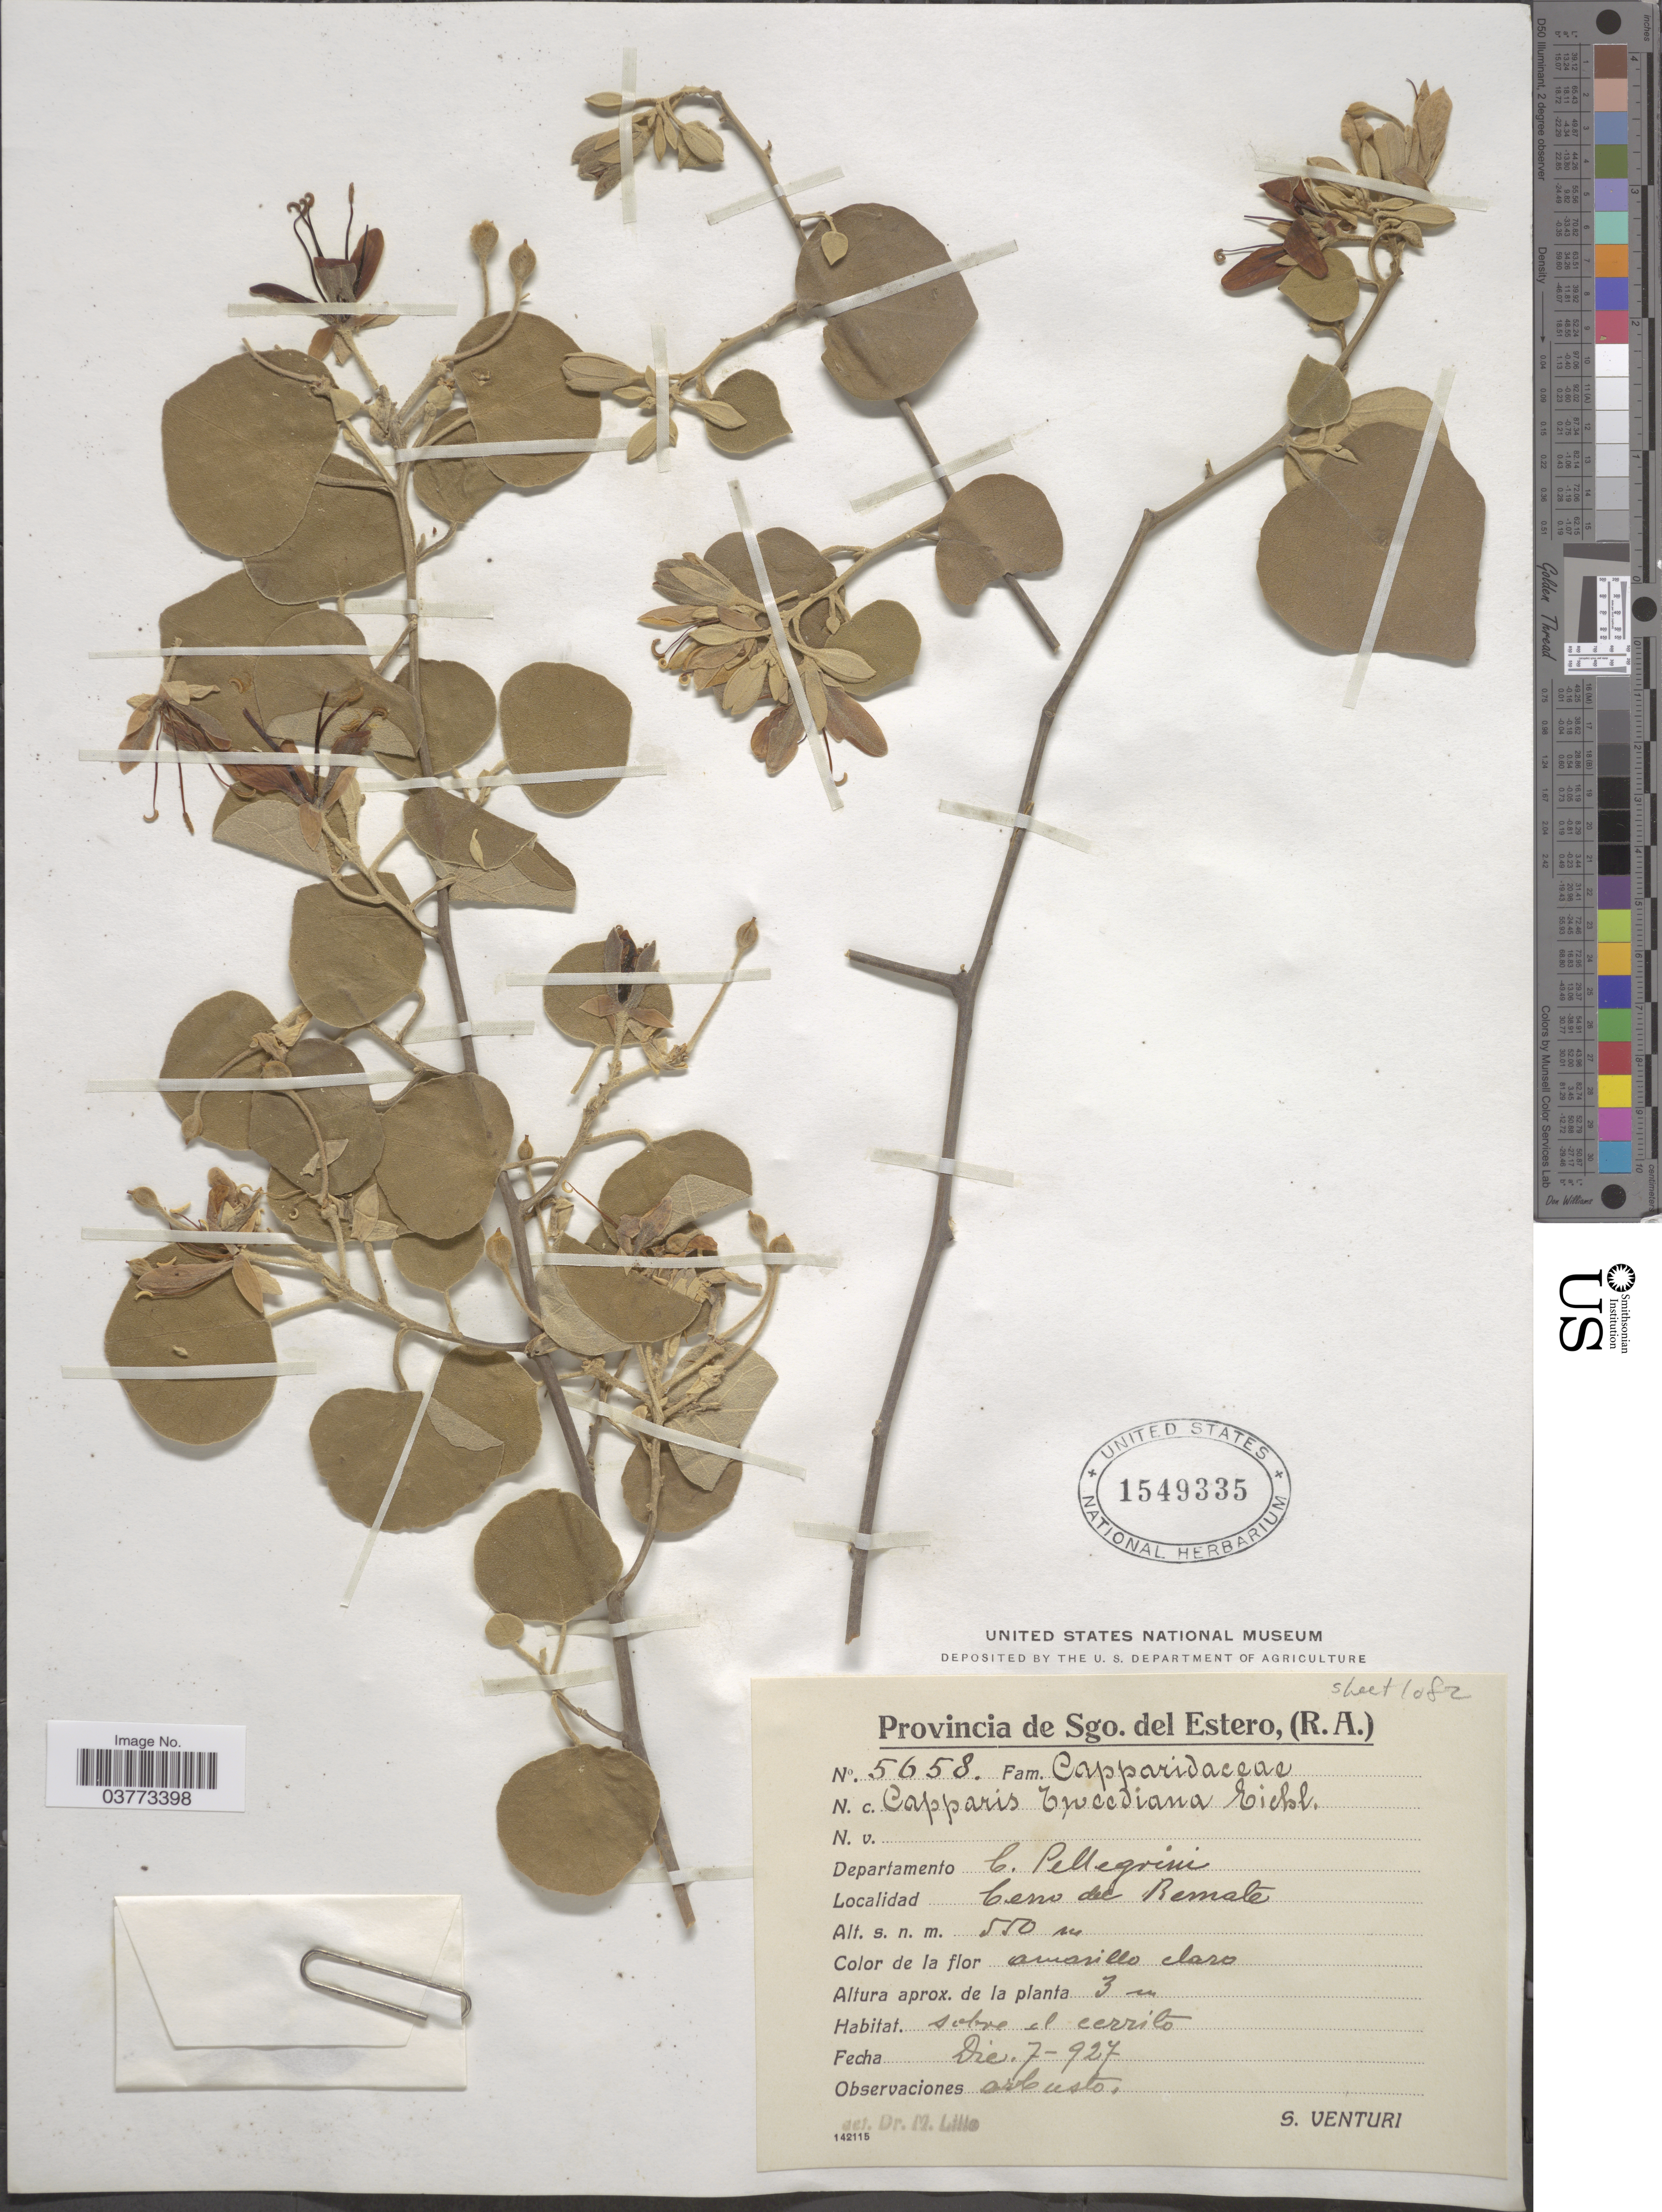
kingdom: Plantae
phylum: Tracheophyta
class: Magnoliopsida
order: Brassicales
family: Capparaceae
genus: Capparicordis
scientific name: Capparicordis tweediana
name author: (Eichler) Iltis & Cornejo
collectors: S. Venturi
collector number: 5658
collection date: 1927-12-07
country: Argentina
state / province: Santiago del Estero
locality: Sgo. del Estero. Departamento C. Pellegrini. Cerro del Remate.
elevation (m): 550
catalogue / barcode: US 1549335